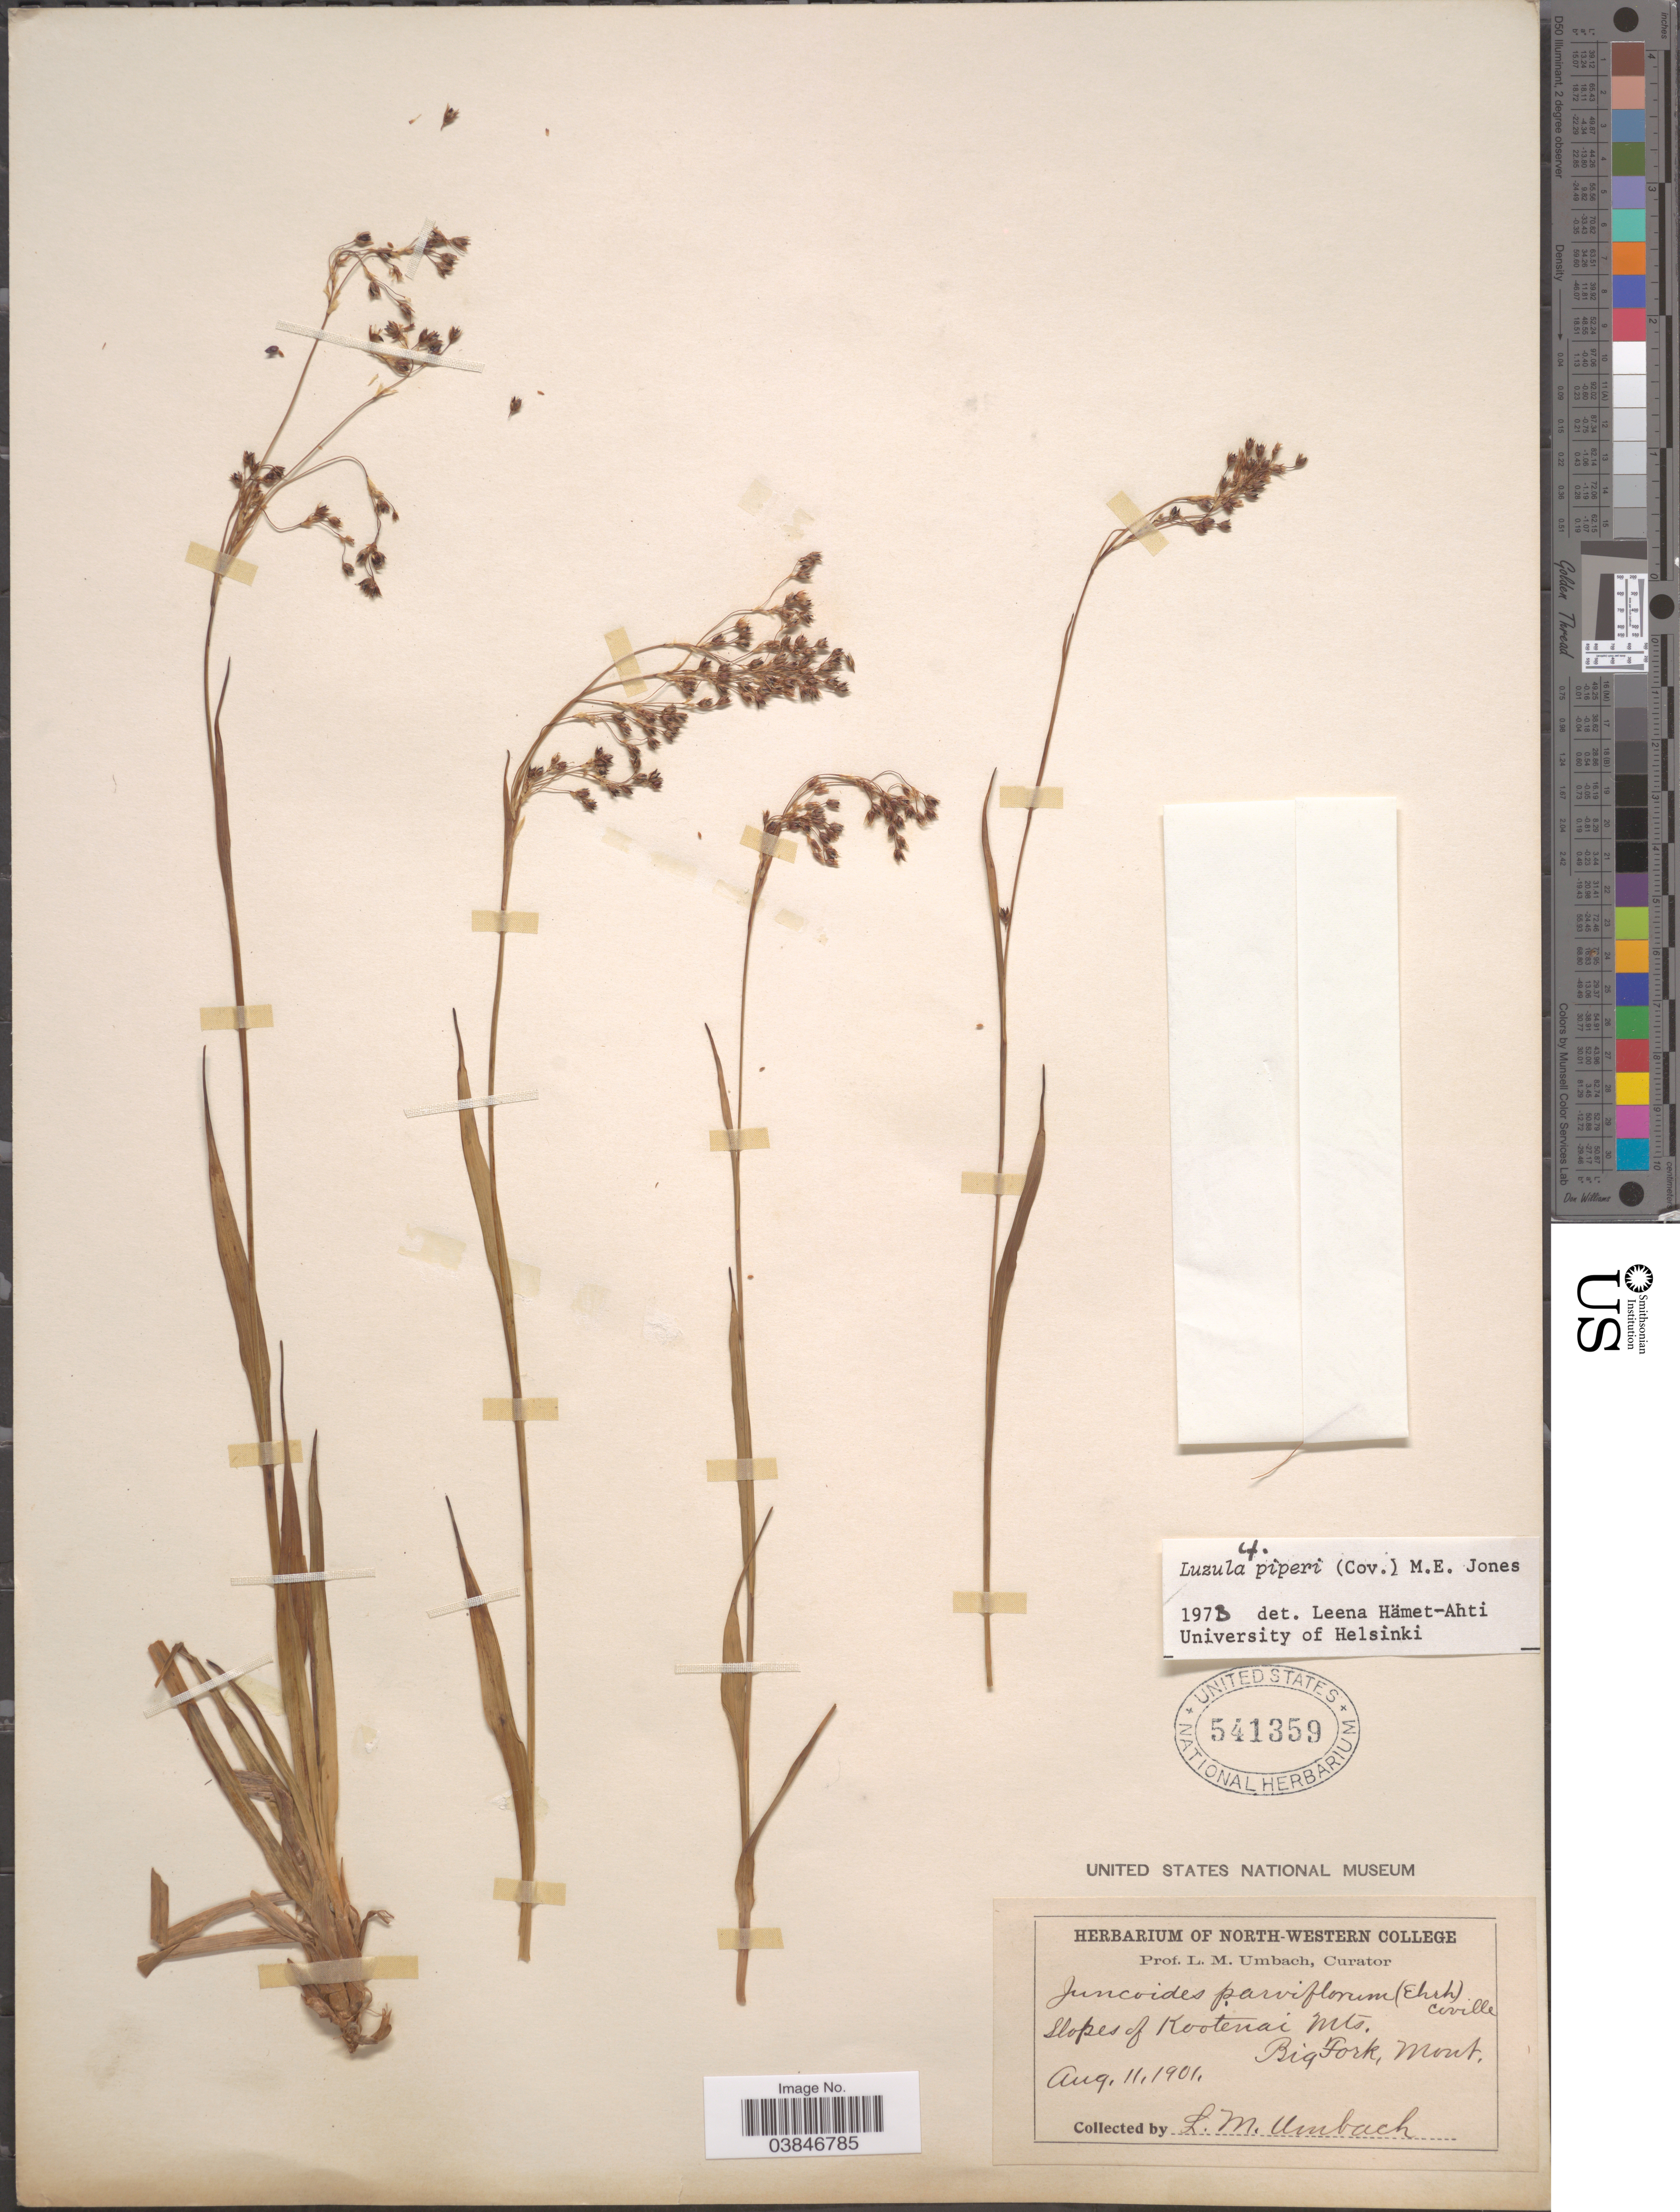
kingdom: Plantae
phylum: Tracheophyta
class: Liliopsida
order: Poales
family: Juncaceae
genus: Luzula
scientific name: Luzula piperi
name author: (Coville) M.E. Jones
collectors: L. M. Umbach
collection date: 1901-08-11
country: United States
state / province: Montana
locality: Slopes of Kootenai Mts. Big Fork.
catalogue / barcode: US 541359